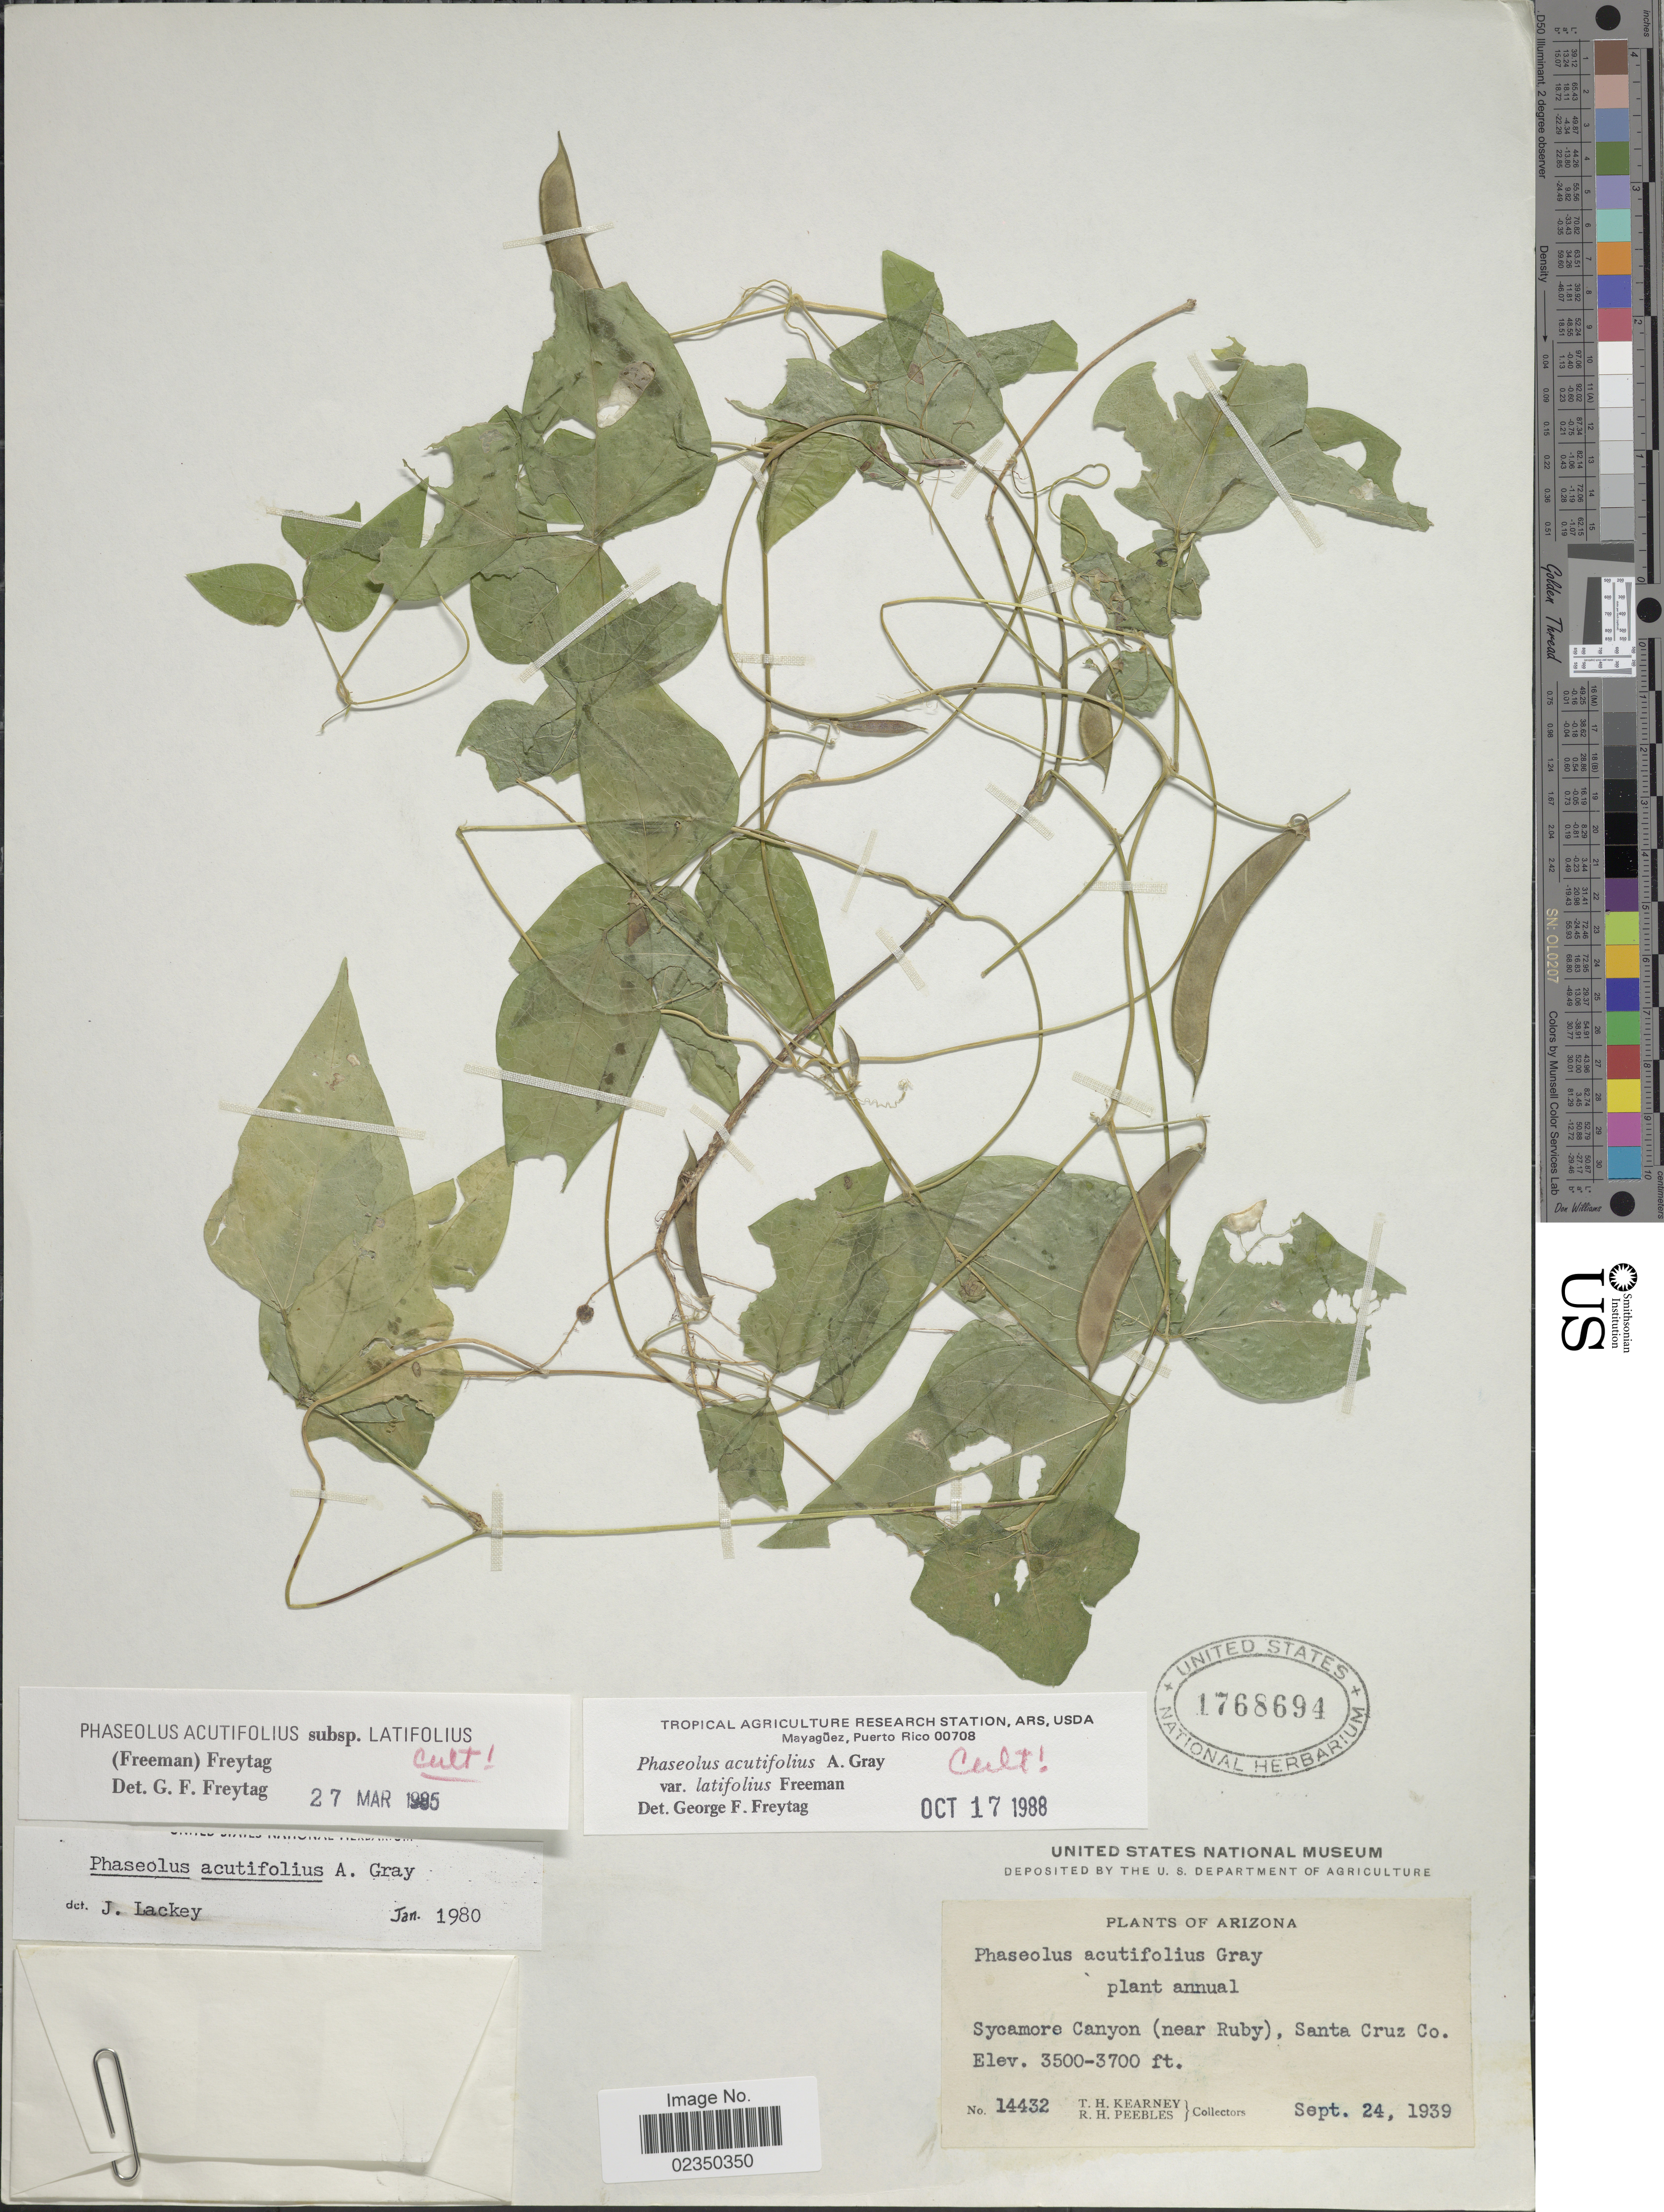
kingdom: Plantae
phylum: Tracheophyta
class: Magnoliopsida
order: Fabales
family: Fabaceae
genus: Phaseolus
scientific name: Phaseolus acutifolius var. latifolius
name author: G. F. Freeman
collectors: T. H. Kearney & R. H. Peebles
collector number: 14432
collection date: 1939-09-24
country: United States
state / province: Arizona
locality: Sycamore Canyon (near Ruby), Santa Cruz Co.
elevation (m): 1067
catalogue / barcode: US 1768694